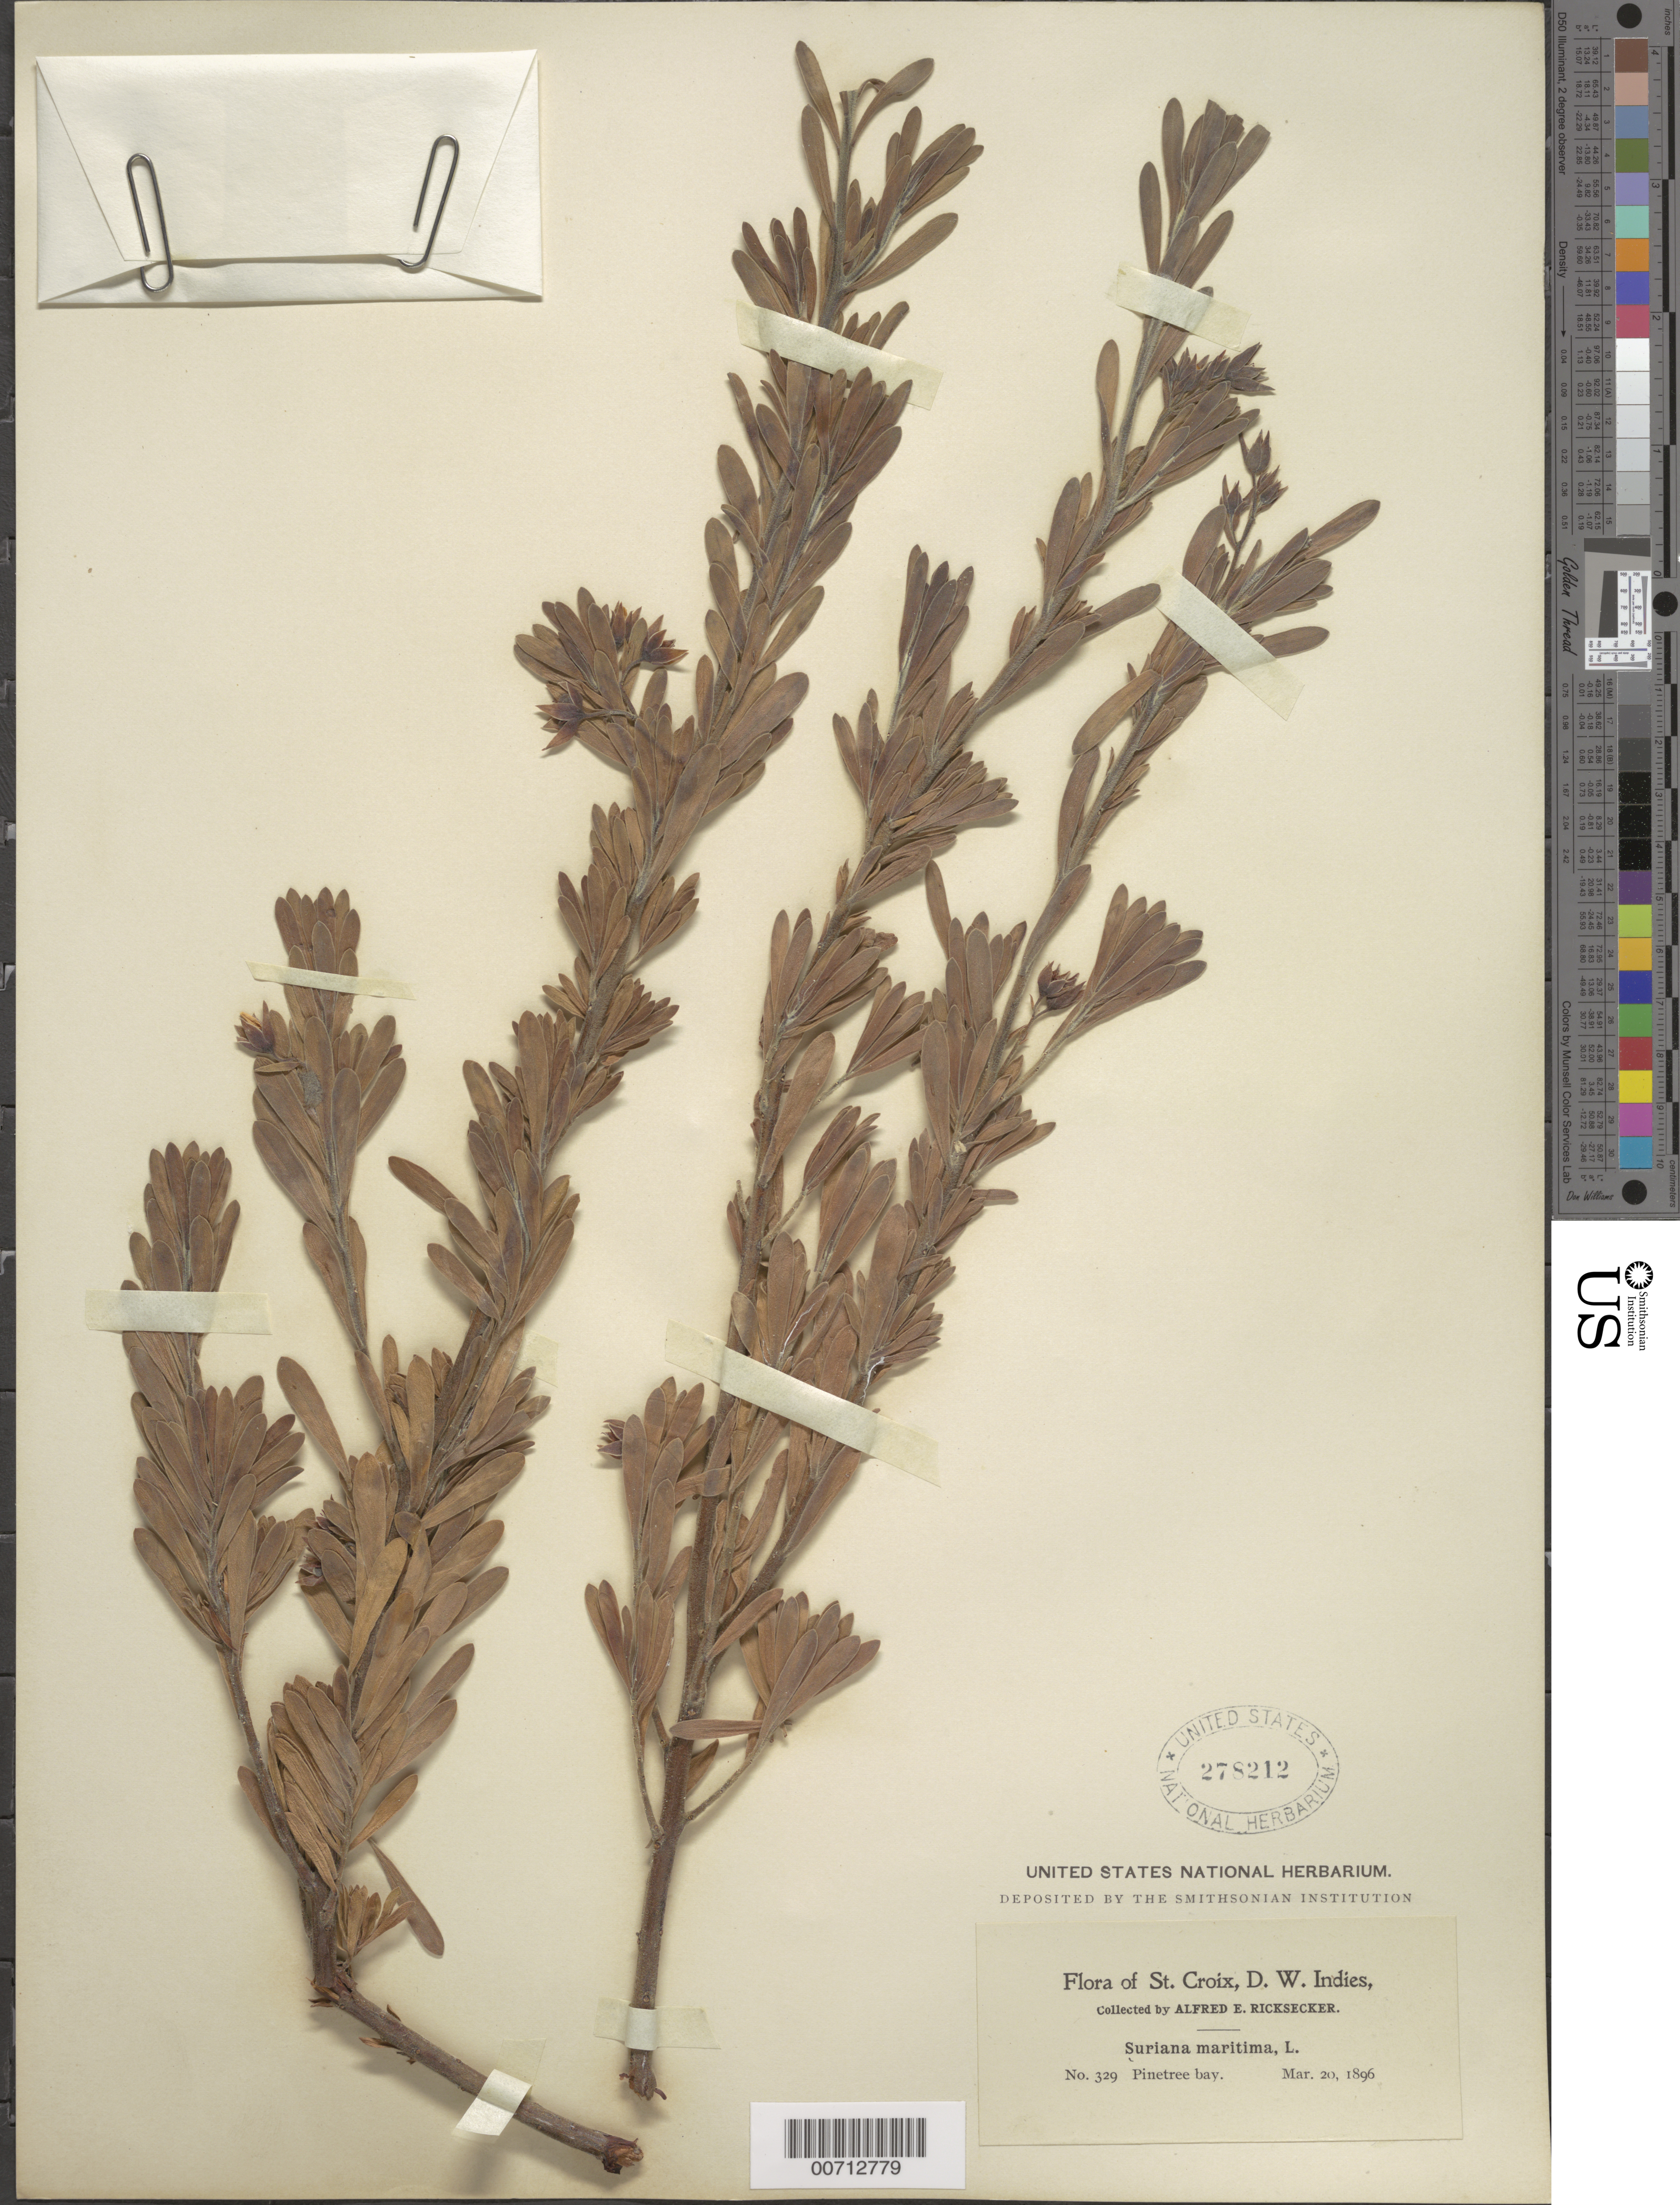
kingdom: Plantae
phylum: Tracheophyta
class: Magnoliopsida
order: Fabales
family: Surianaceae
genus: Suriana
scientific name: Suriana maritima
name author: L.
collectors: A. E. Ricksecker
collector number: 329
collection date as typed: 20 Mar 1896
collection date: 1896-03-20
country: U.S. Virgin Islands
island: St. Croix Island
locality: Pinetree Bay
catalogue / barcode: US 278212